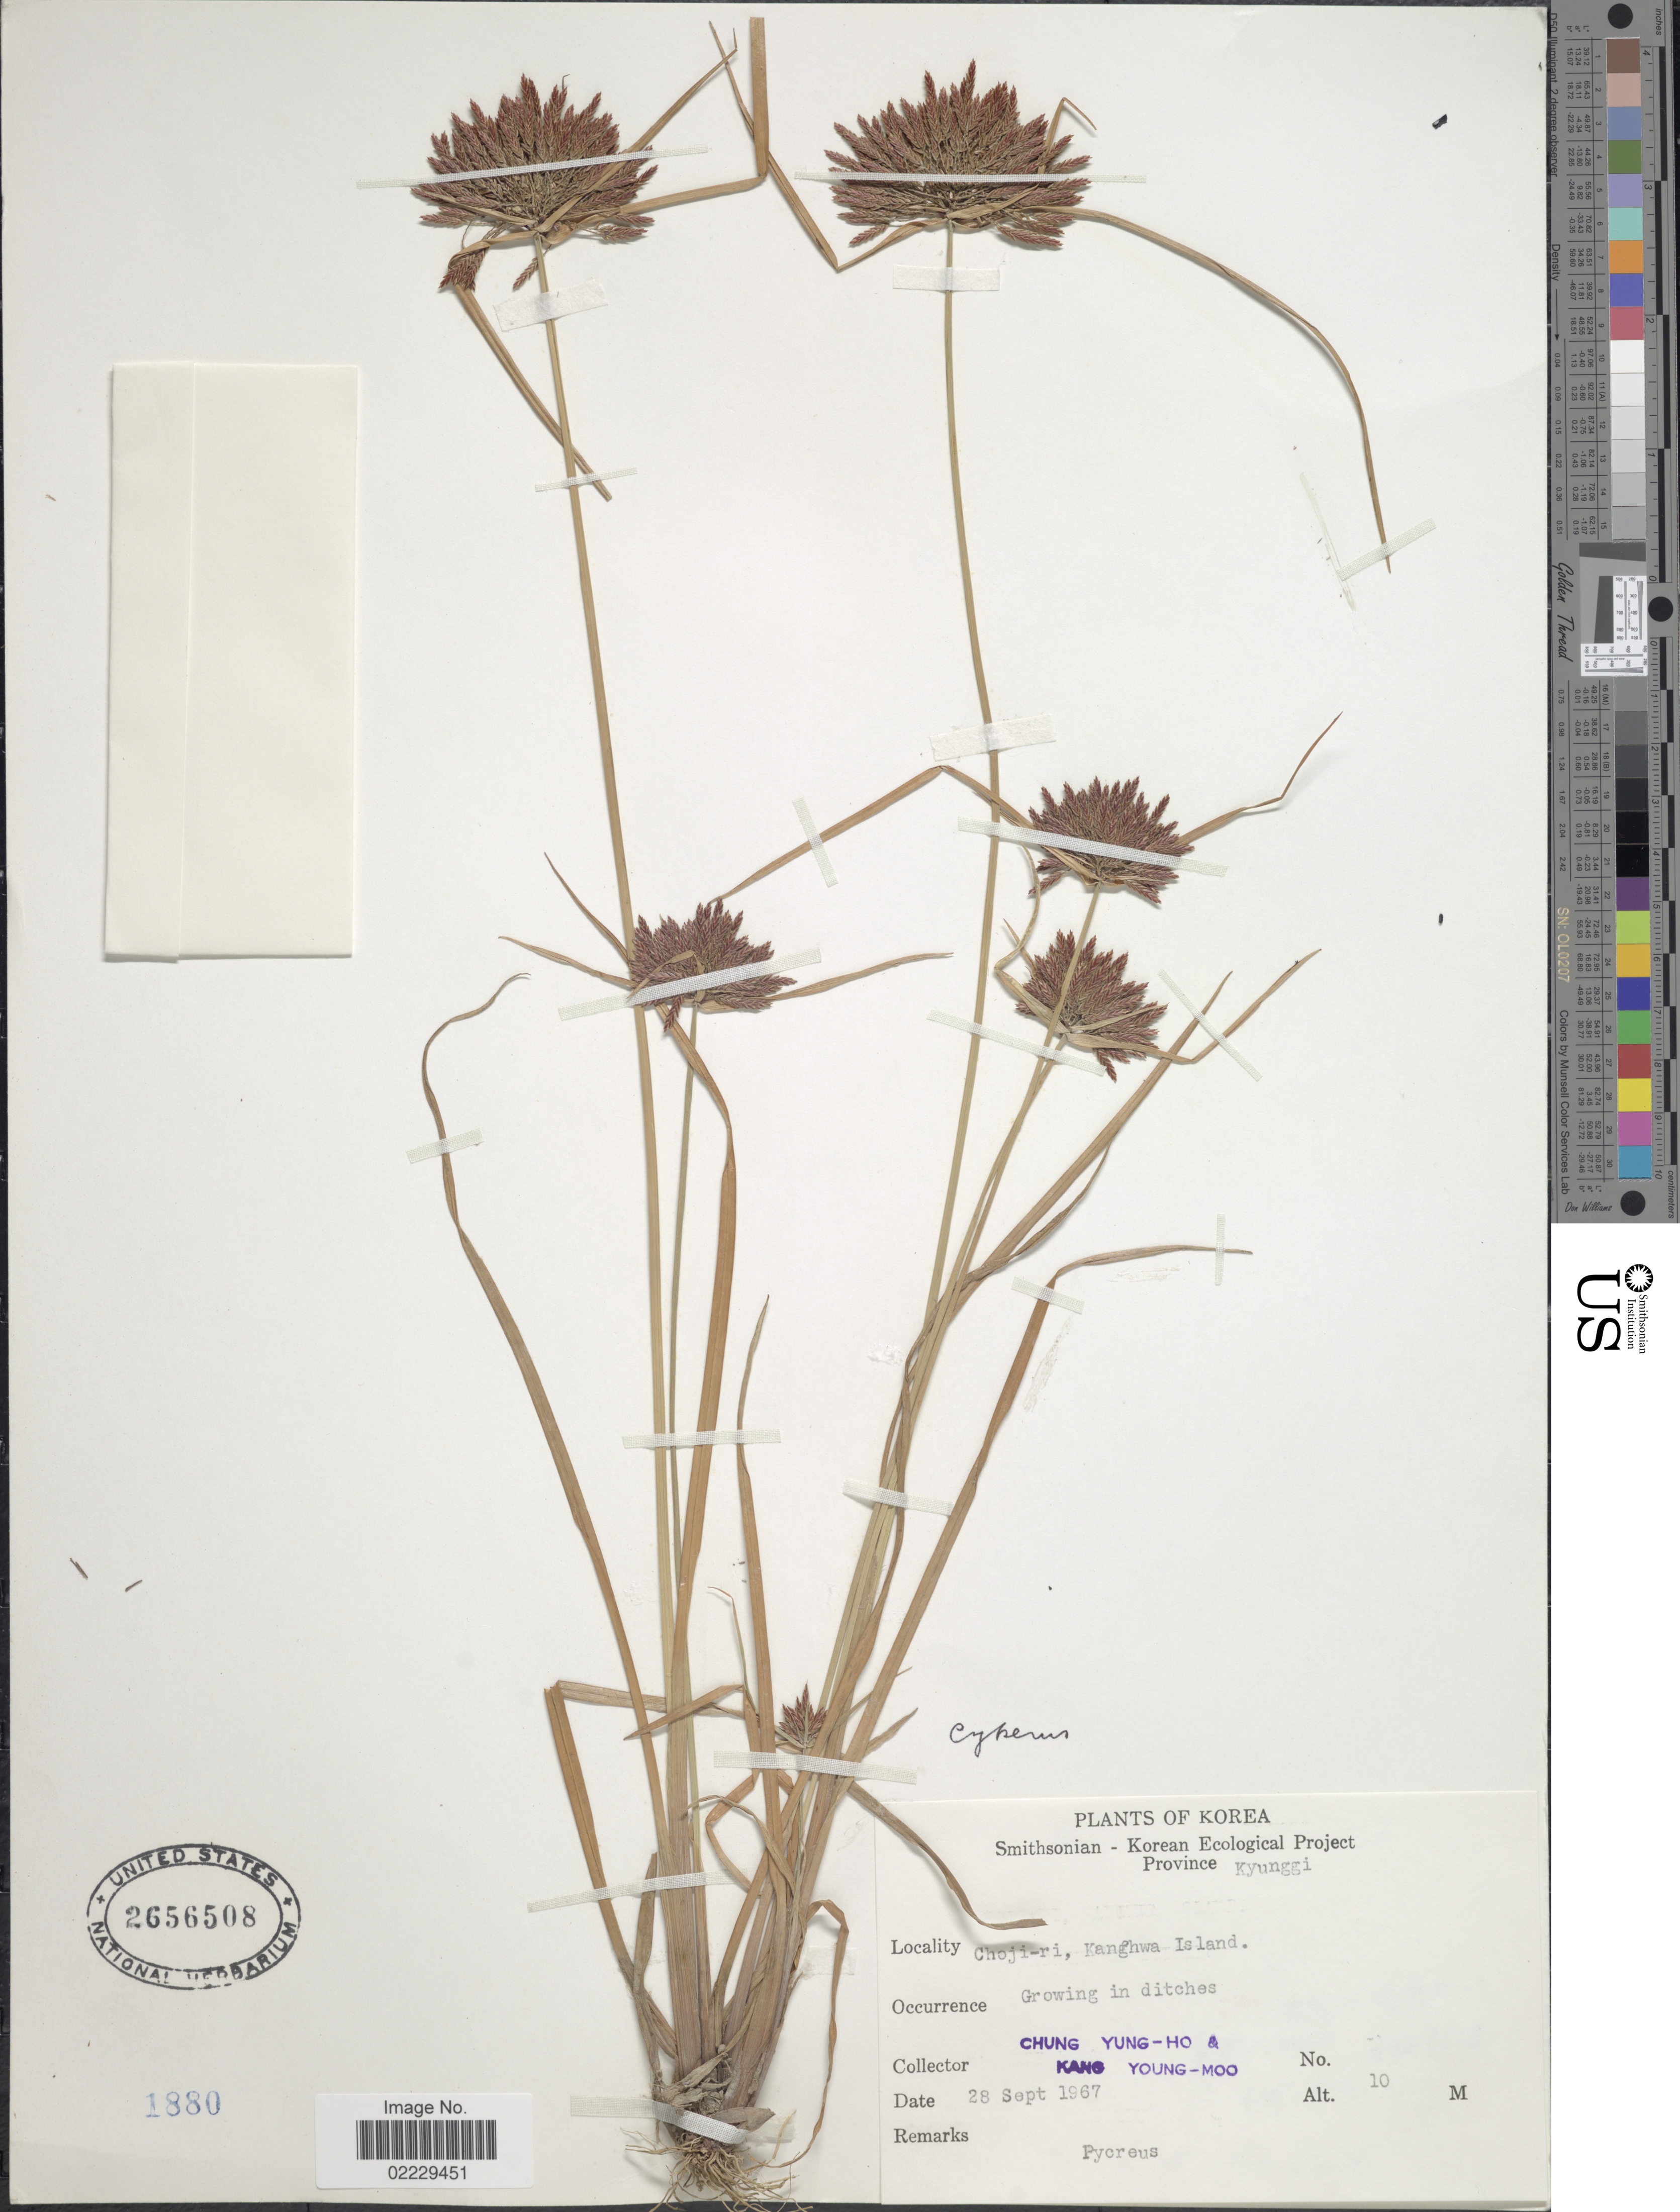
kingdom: Plantae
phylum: Tracheophyta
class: Liliopsida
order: Poales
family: Cyperaceae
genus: Cyperus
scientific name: Cyperus polystachyos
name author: Rottb.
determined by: Strong, Mark T., (BOT), Smithsonian Institution - National Museum of Natural History (UNITED STATES)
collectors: Y. Chung & Y. Kang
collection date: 1967-09-28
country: South Korea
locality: Korea, Province Kyunggi, Choji-ri, Kanghwa Island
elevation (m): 10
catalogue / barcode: US 2656508